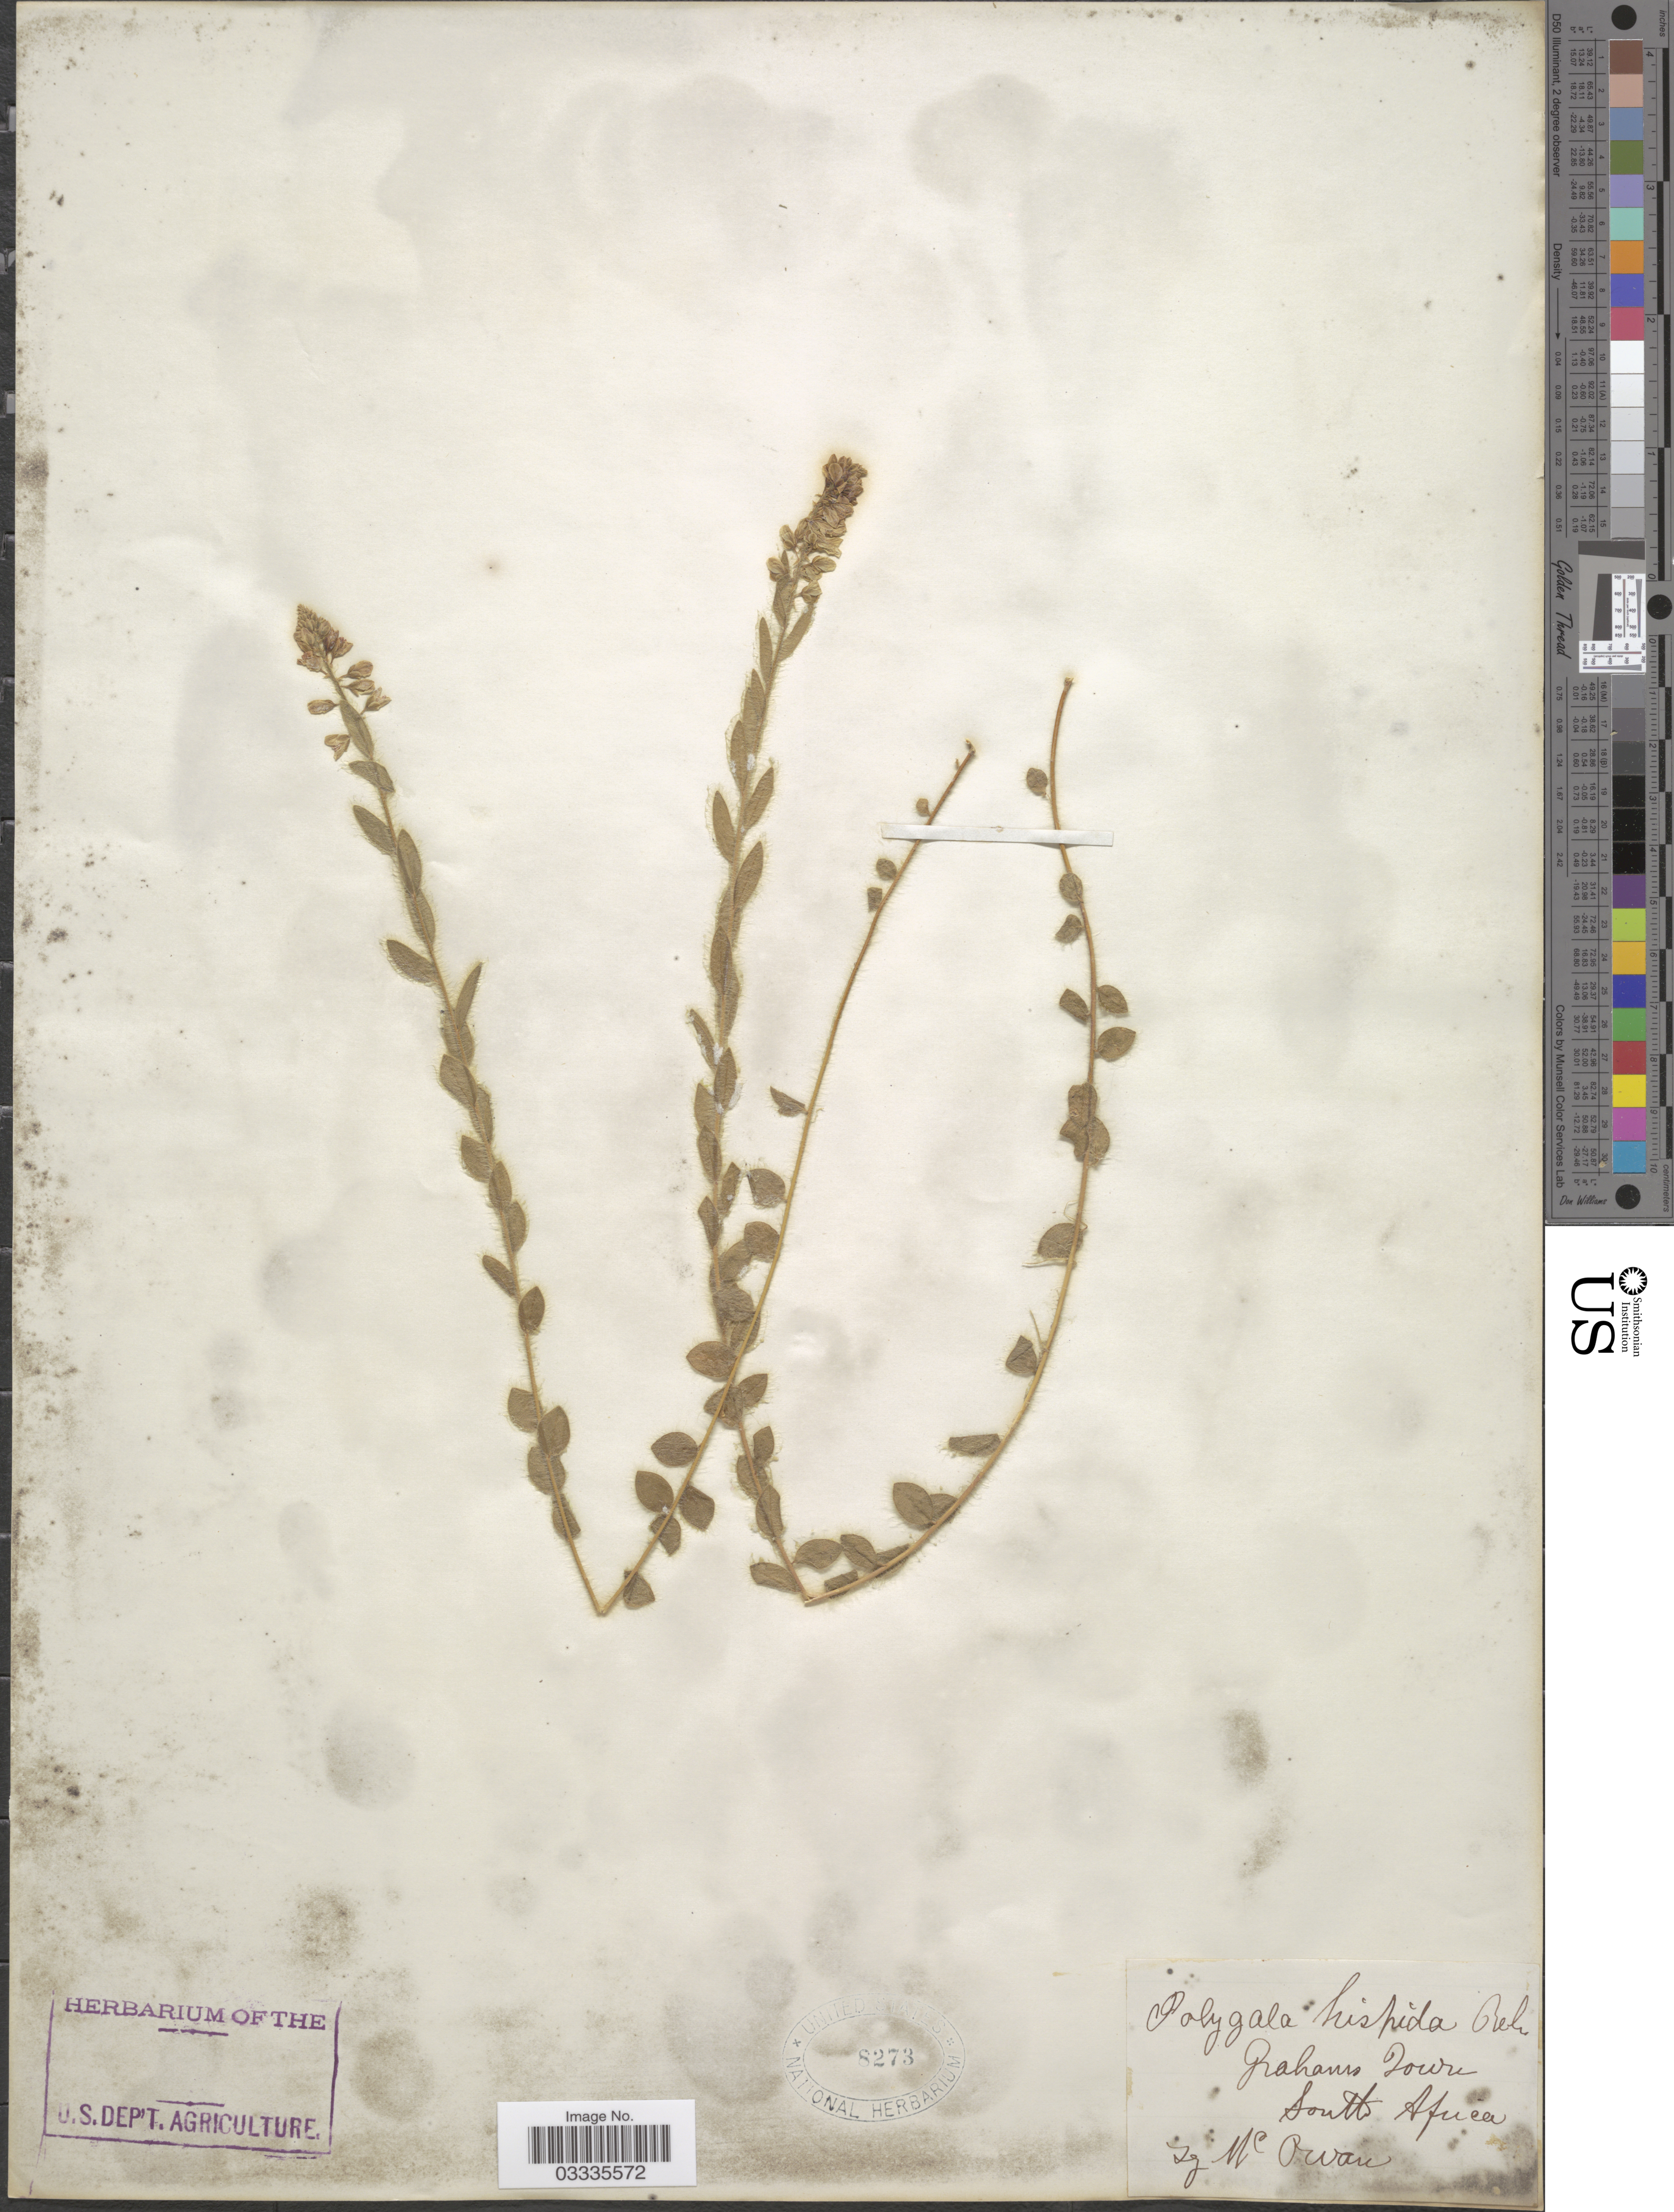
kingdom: Plantae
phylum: Tracheophyta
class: Magnoliopsida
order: Fabales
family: Polygalaceae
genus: Polygala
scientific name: Polygala hispida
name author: Burch.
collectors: McOwan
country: South Africa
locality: Grahams Town.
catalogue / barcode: US 8273